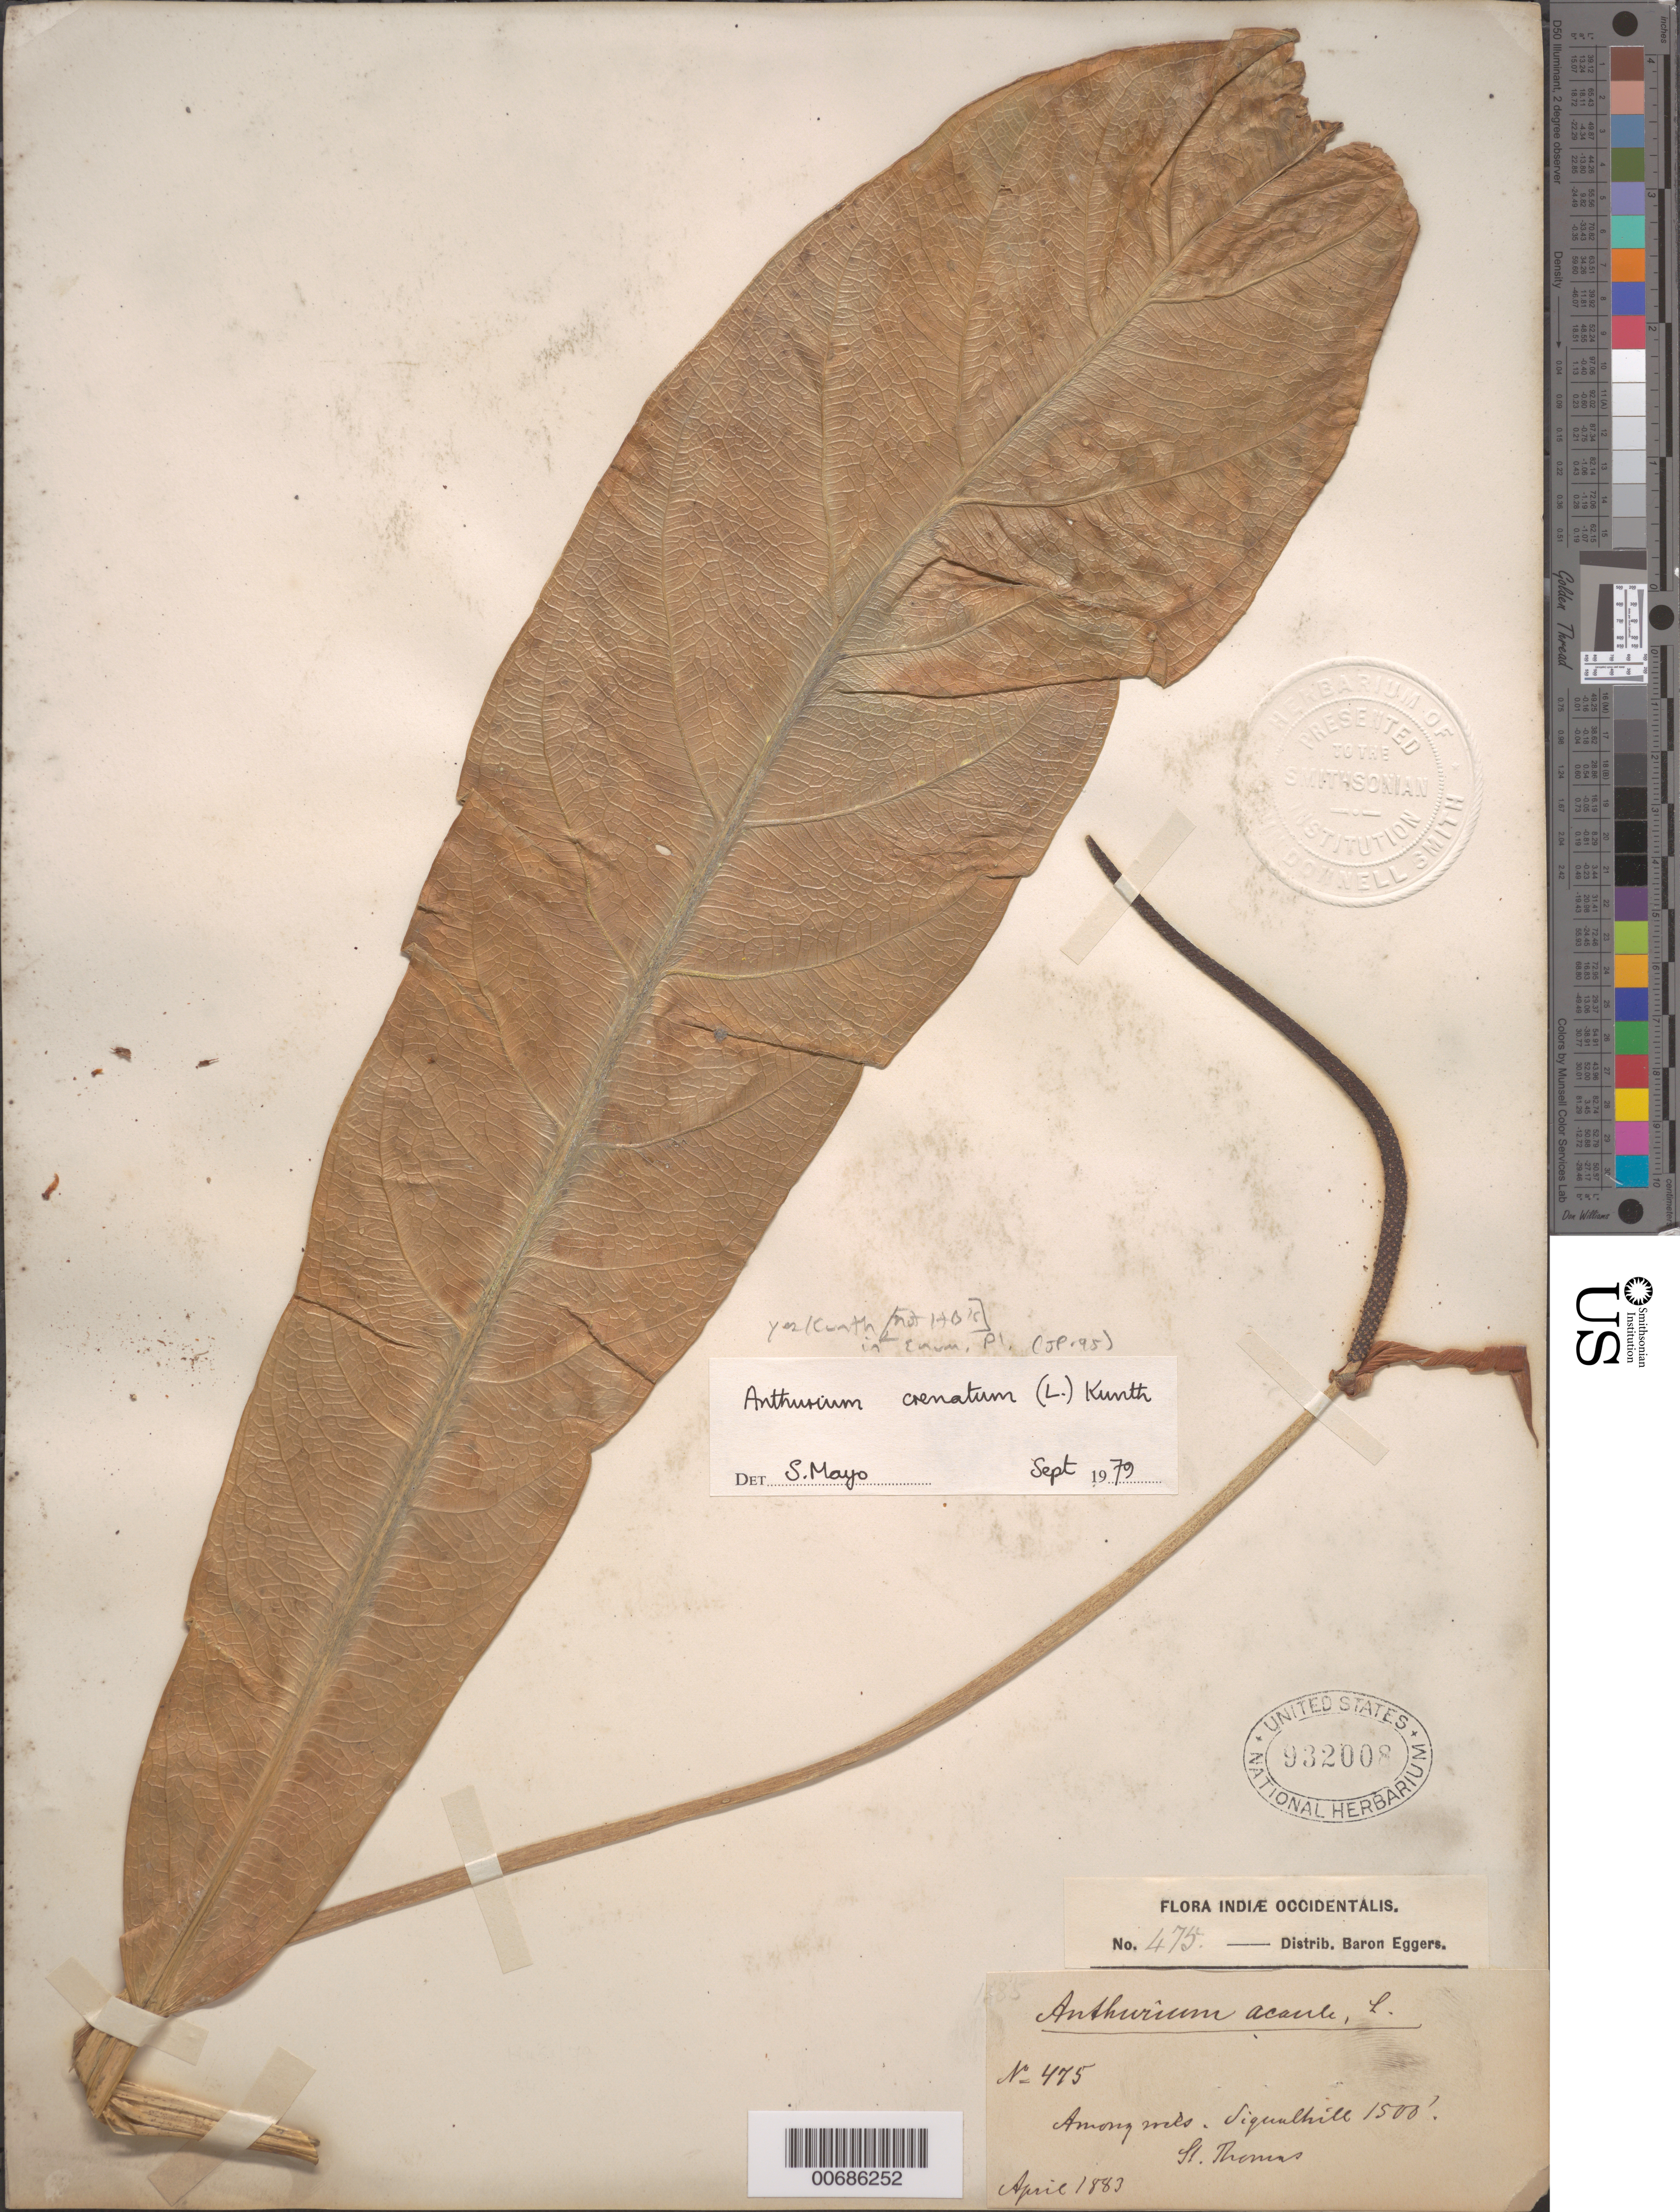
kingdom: Plantae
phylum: Tracheophyta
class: Liliopsida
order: Alismatales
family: Araceae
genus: Anthurium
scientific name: Anthurium crenatum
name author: (L.) Kunth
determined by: Mayo, S.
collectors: H. F. A. von Eggers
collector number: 475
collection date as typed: Apr 1883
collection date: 1883-04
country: U.S. Virgin Islands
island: St. Thomas Island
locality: Siquulhill? 1500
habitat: among rocks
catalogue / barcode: US 932008